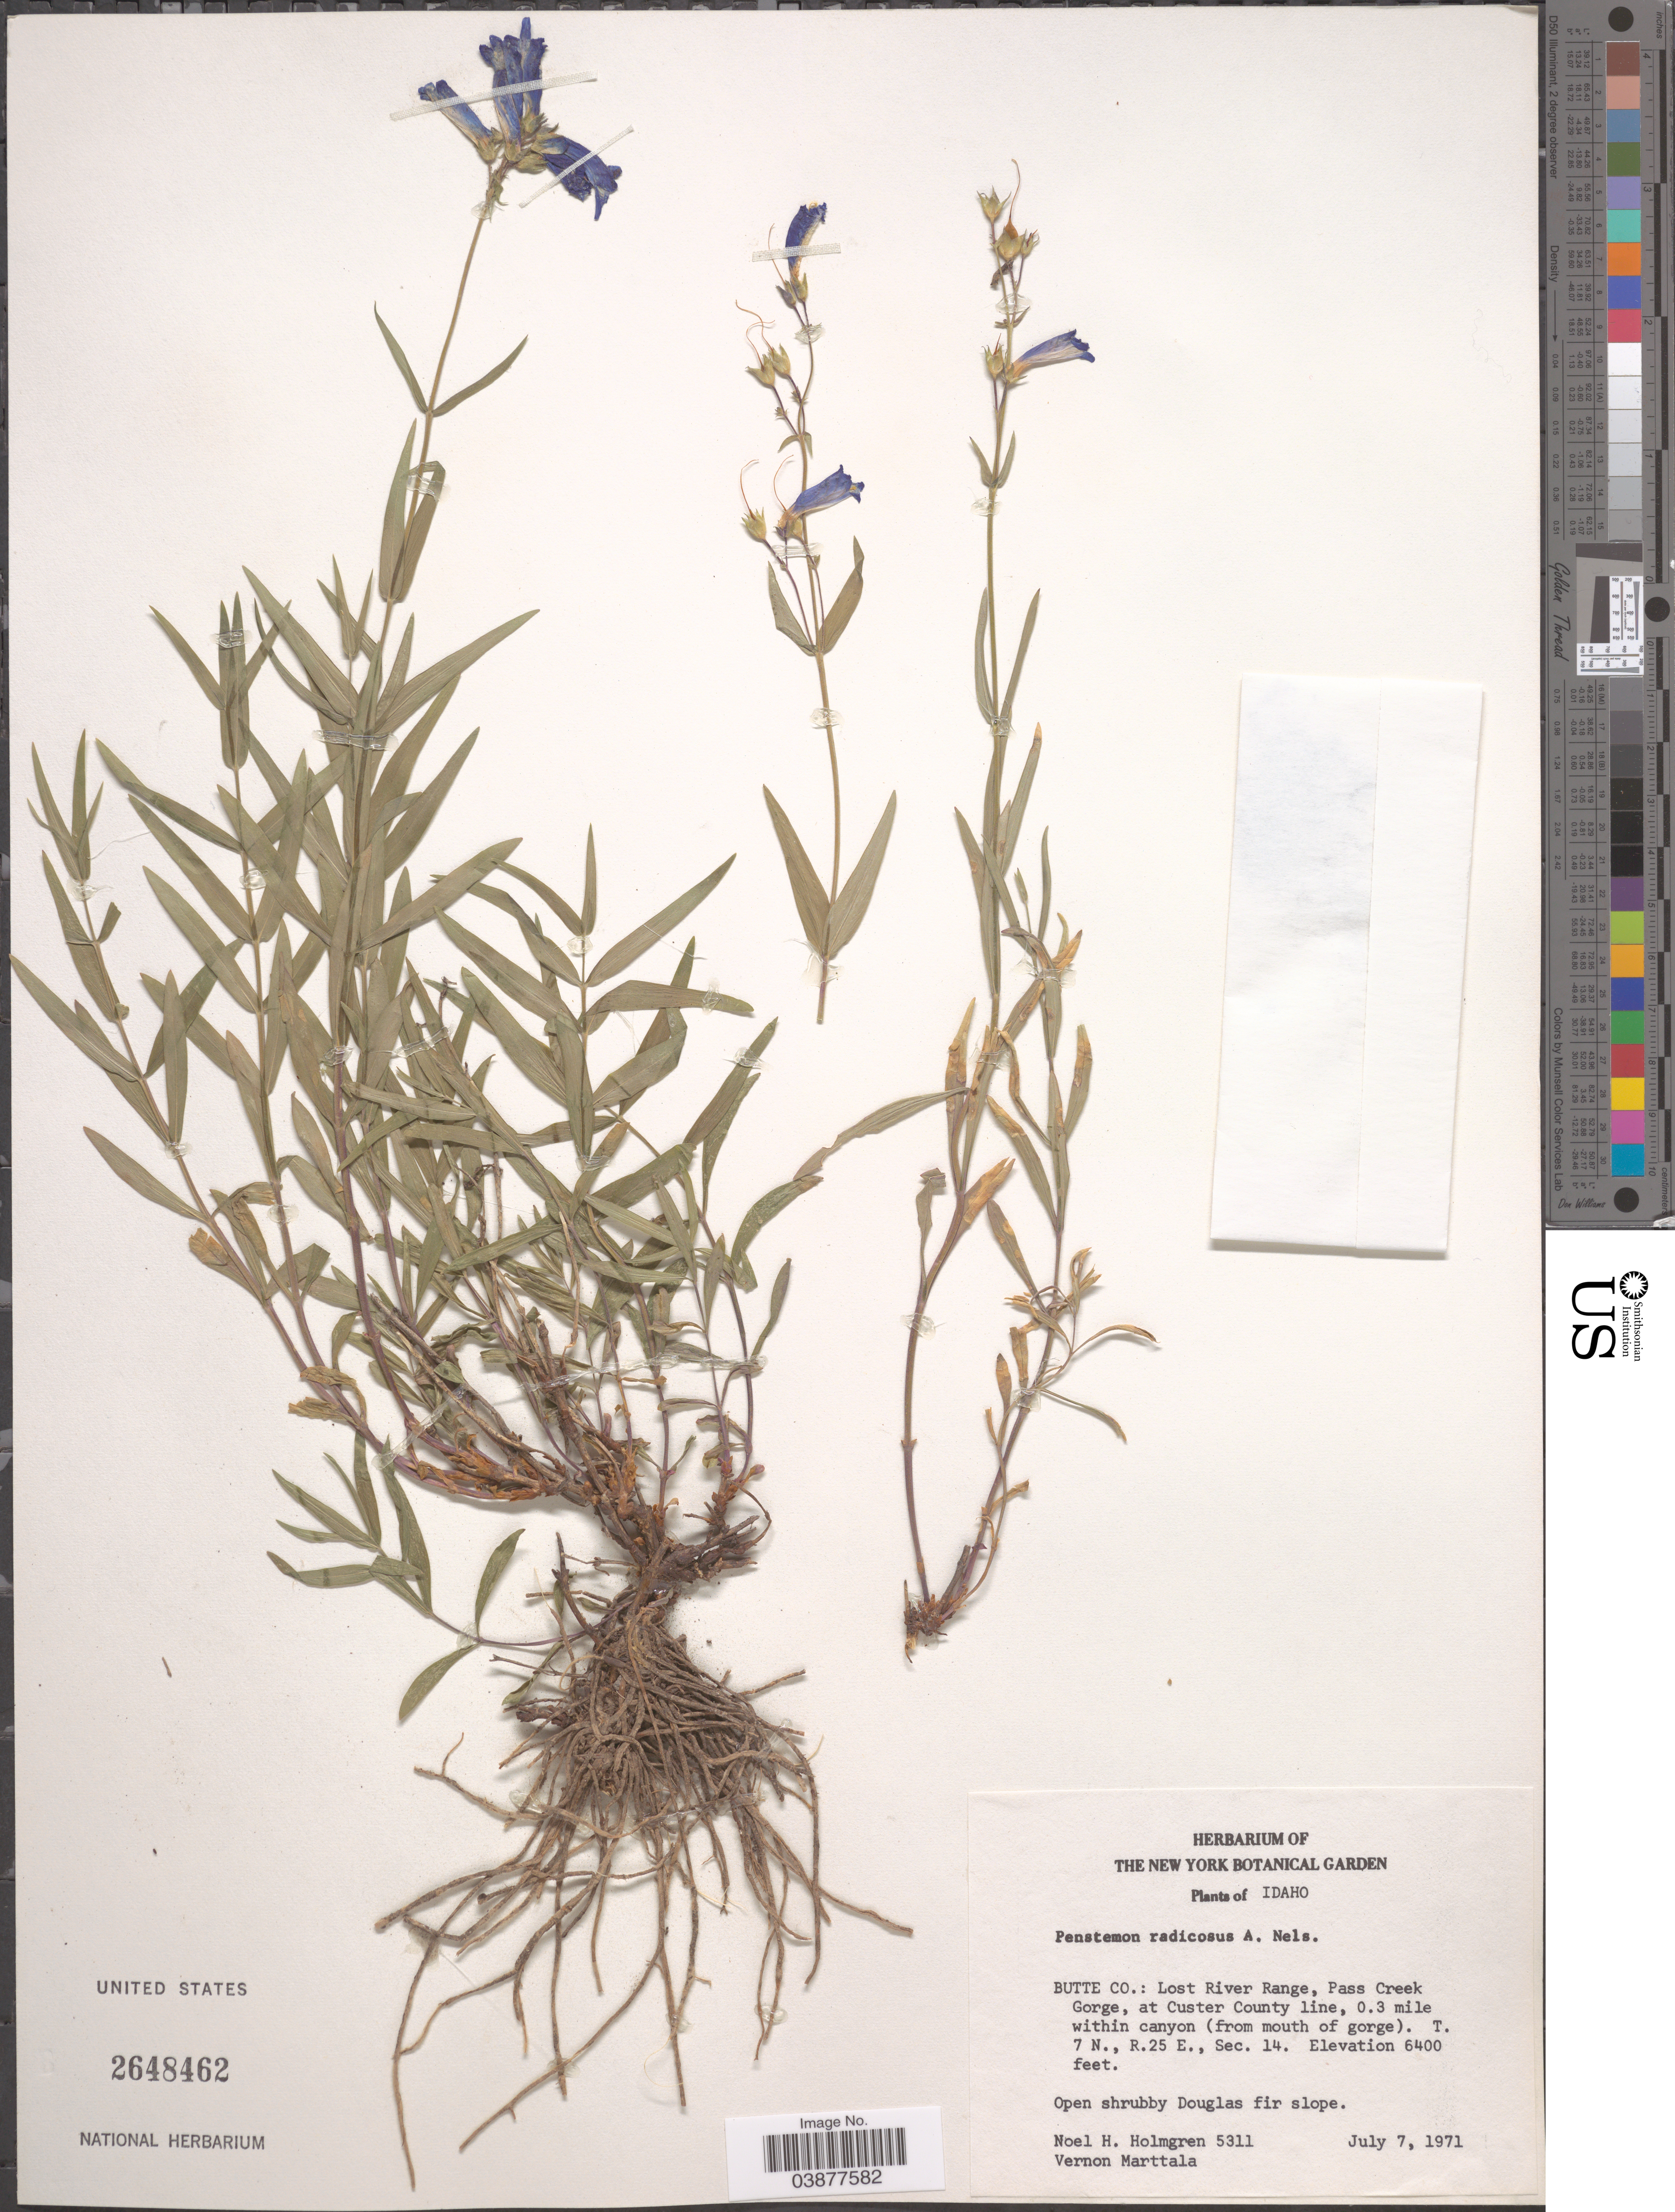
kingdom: Plantae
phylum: Tracheophyta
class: Magnoliopsida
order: Lamiales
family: Plantaginaceae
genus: Penstemon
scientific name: Penstemon radicosus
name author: A. Nelson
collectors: N. H. Holmgren & V. Marttala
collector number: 5311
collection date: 1971-07-07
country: United States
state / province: Idaho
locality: Butte Co.: Lost River Range, Pass Creek Gorge, at Custer County line, 0.3 mile within canyon (from mouth of gorge). T. 7 N., R25 E., Sec. 14.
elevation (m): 1951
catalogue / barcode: US 2648462